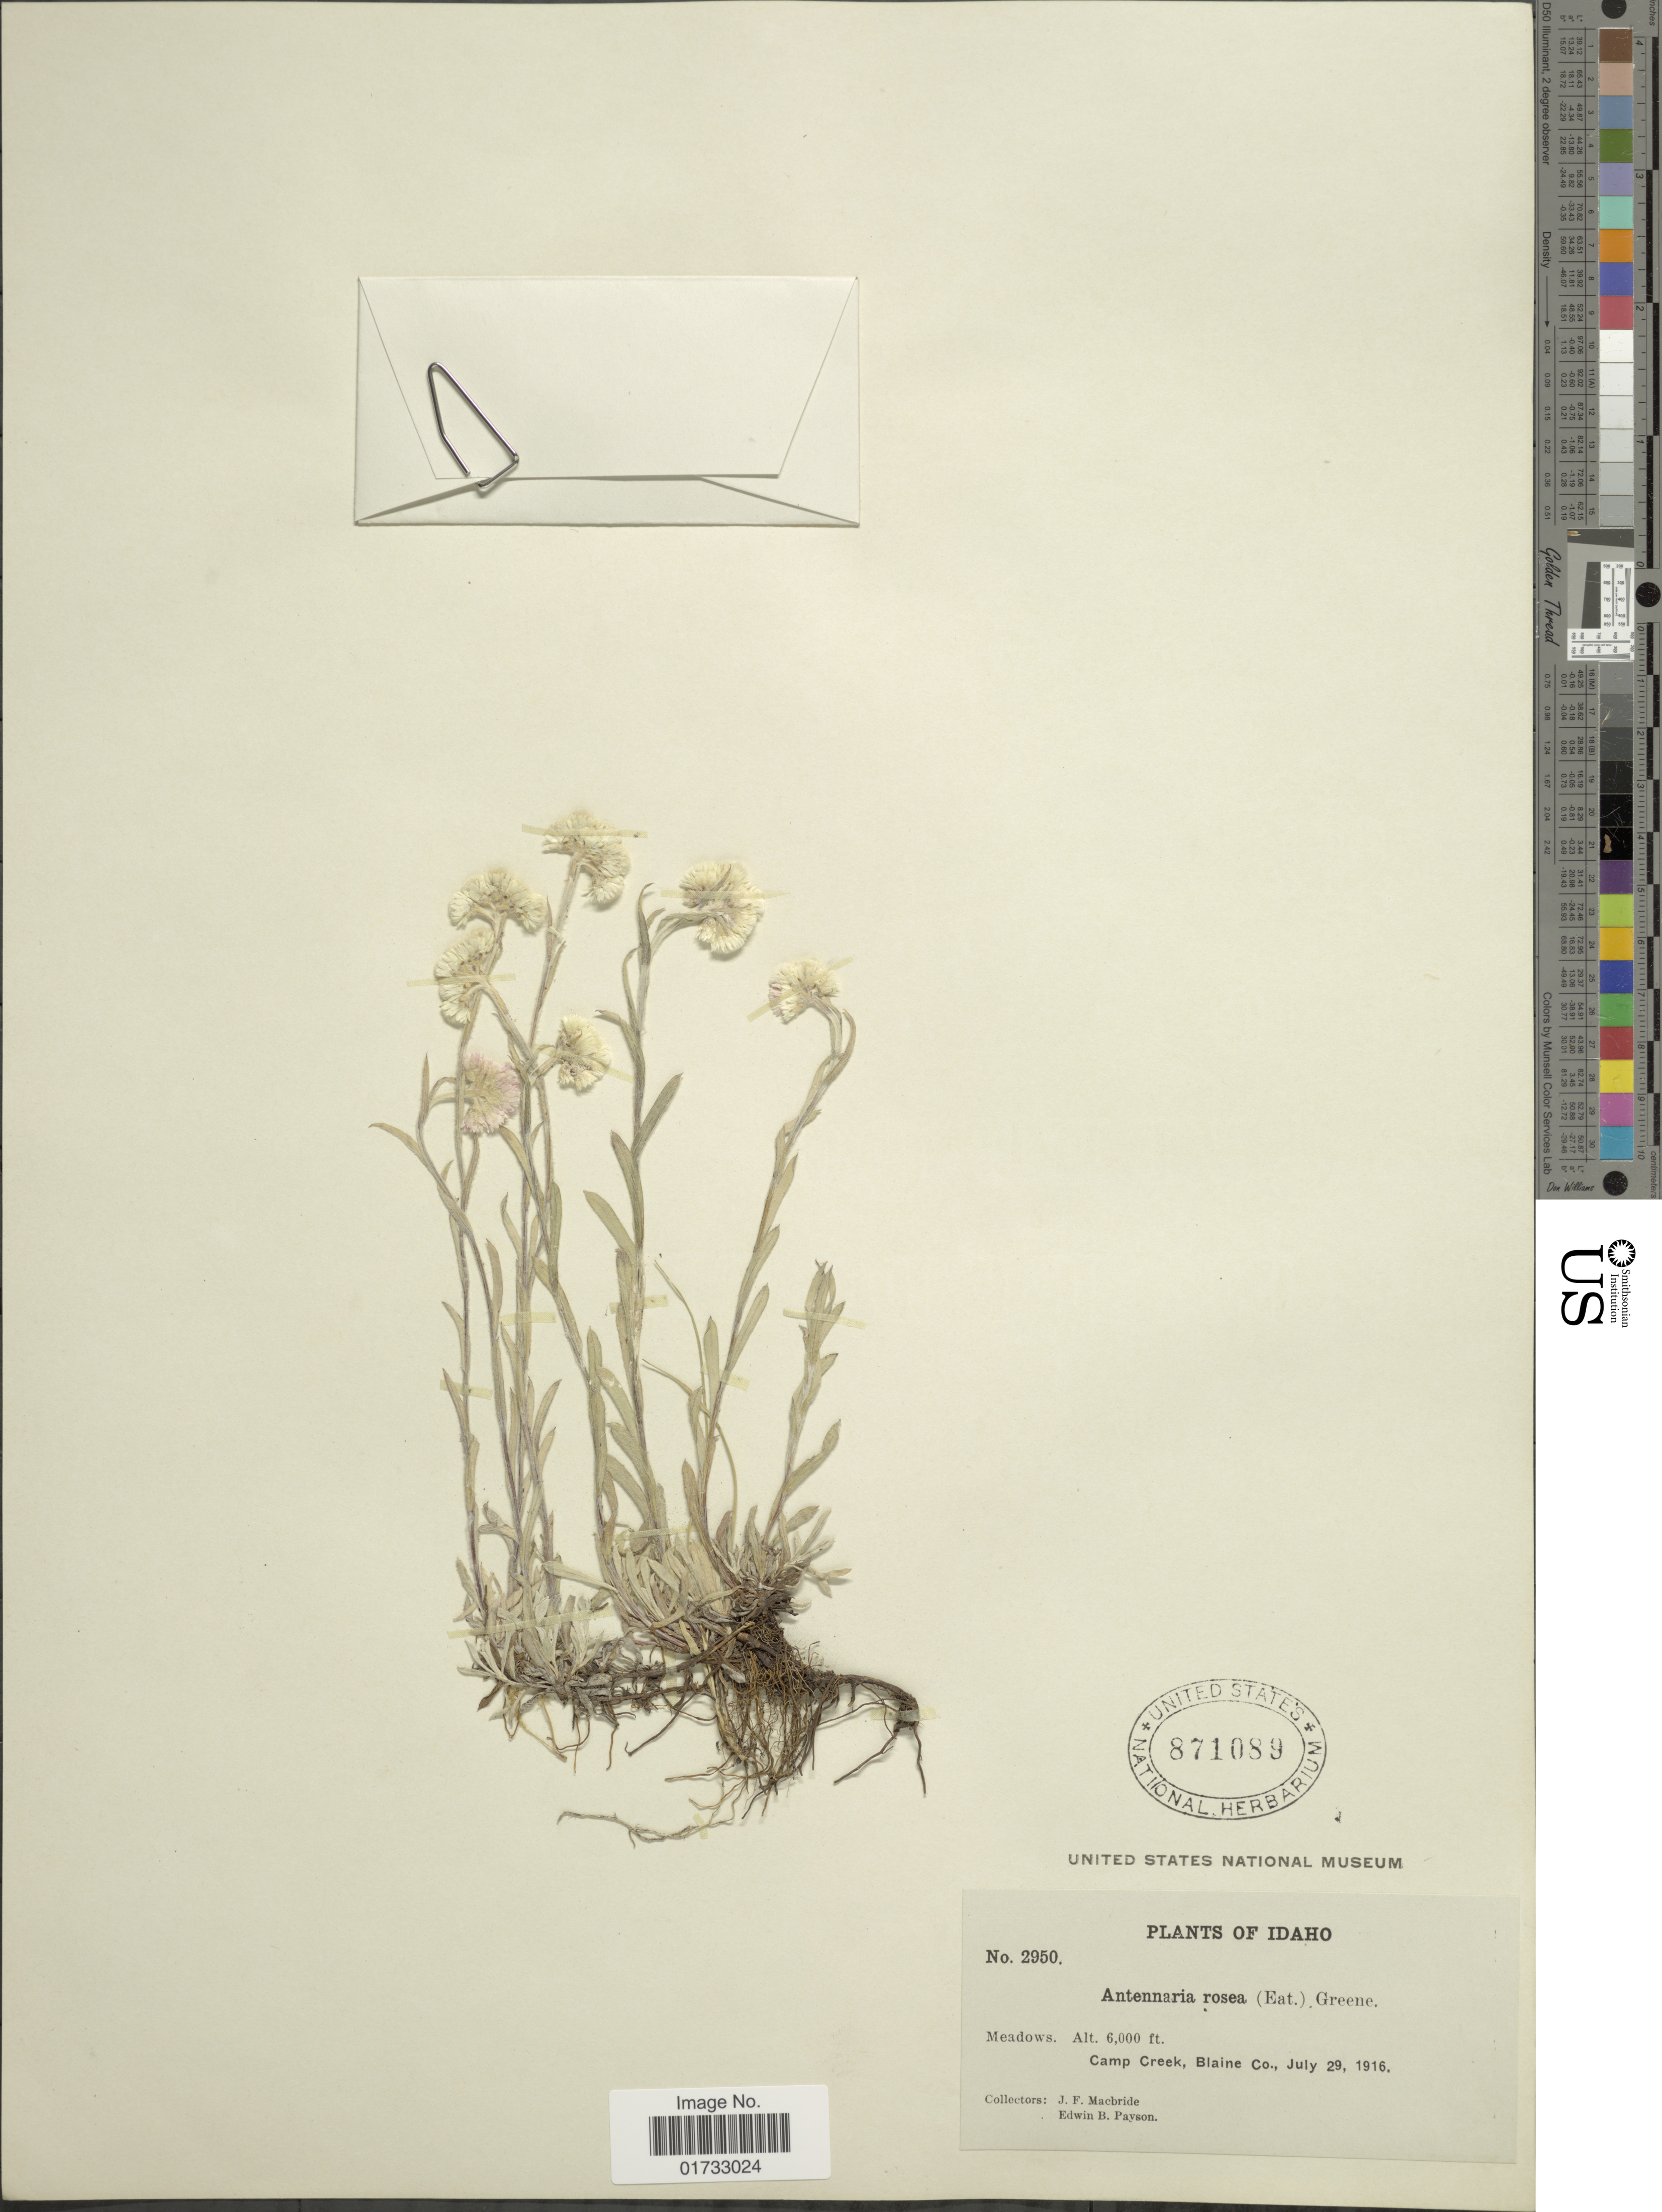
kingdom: Plantae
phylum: Tracheophyta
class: Magnoliopsida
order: Asterales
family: Asteraceae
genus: Antennaria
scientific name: Antennaria rosea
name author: Greene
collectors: J. F. Macbride & E. B. Payson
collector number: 2950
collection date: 1916-07-29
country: United States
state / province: Idaho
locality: Meadows, Camp Creek, Blain Co.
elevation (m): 1829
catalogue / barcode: US 871089